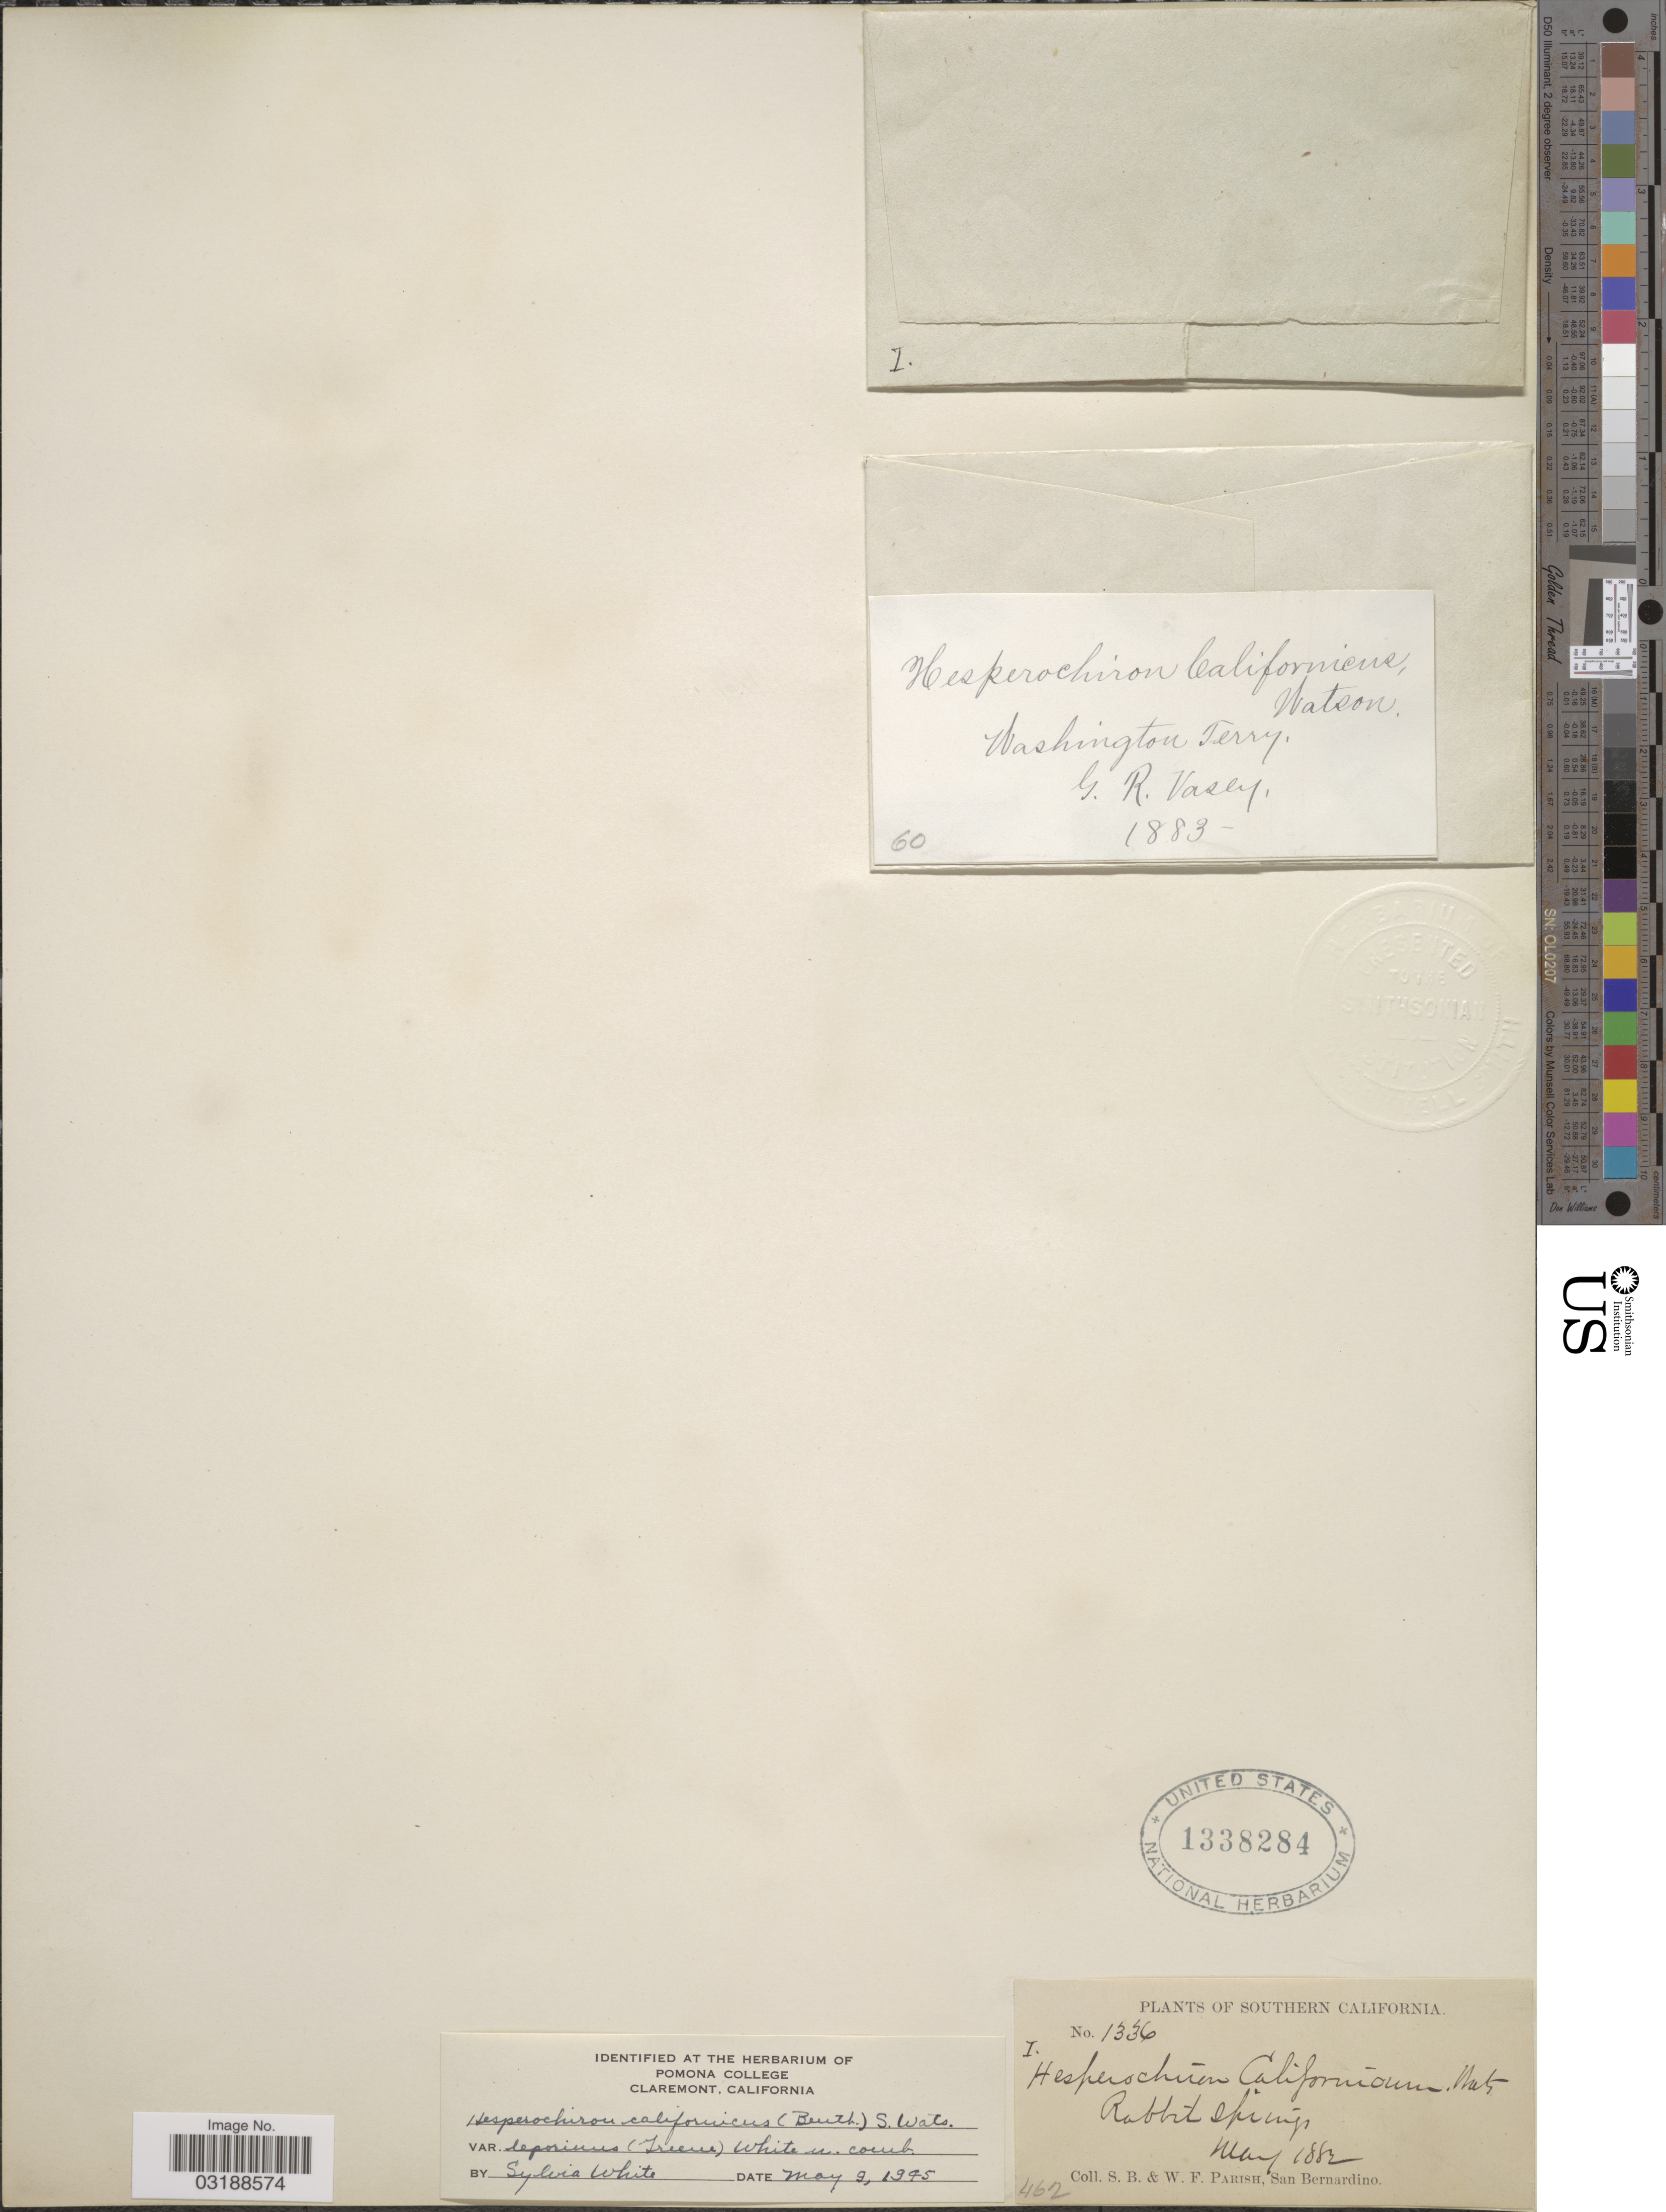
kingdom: Plantae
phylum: Tracheophyta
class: Magnoliopsida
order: Boraginales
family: Hydrophyllaceae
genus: Hesperochiron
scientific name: Hesperochiron californicus var. leporinus White ined.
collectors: S. B. Parish & W. F. Parish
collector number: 1336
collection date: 1882-05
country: United States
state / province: California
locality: Southern California, Rabbit Springs.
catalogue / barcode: US 1338284